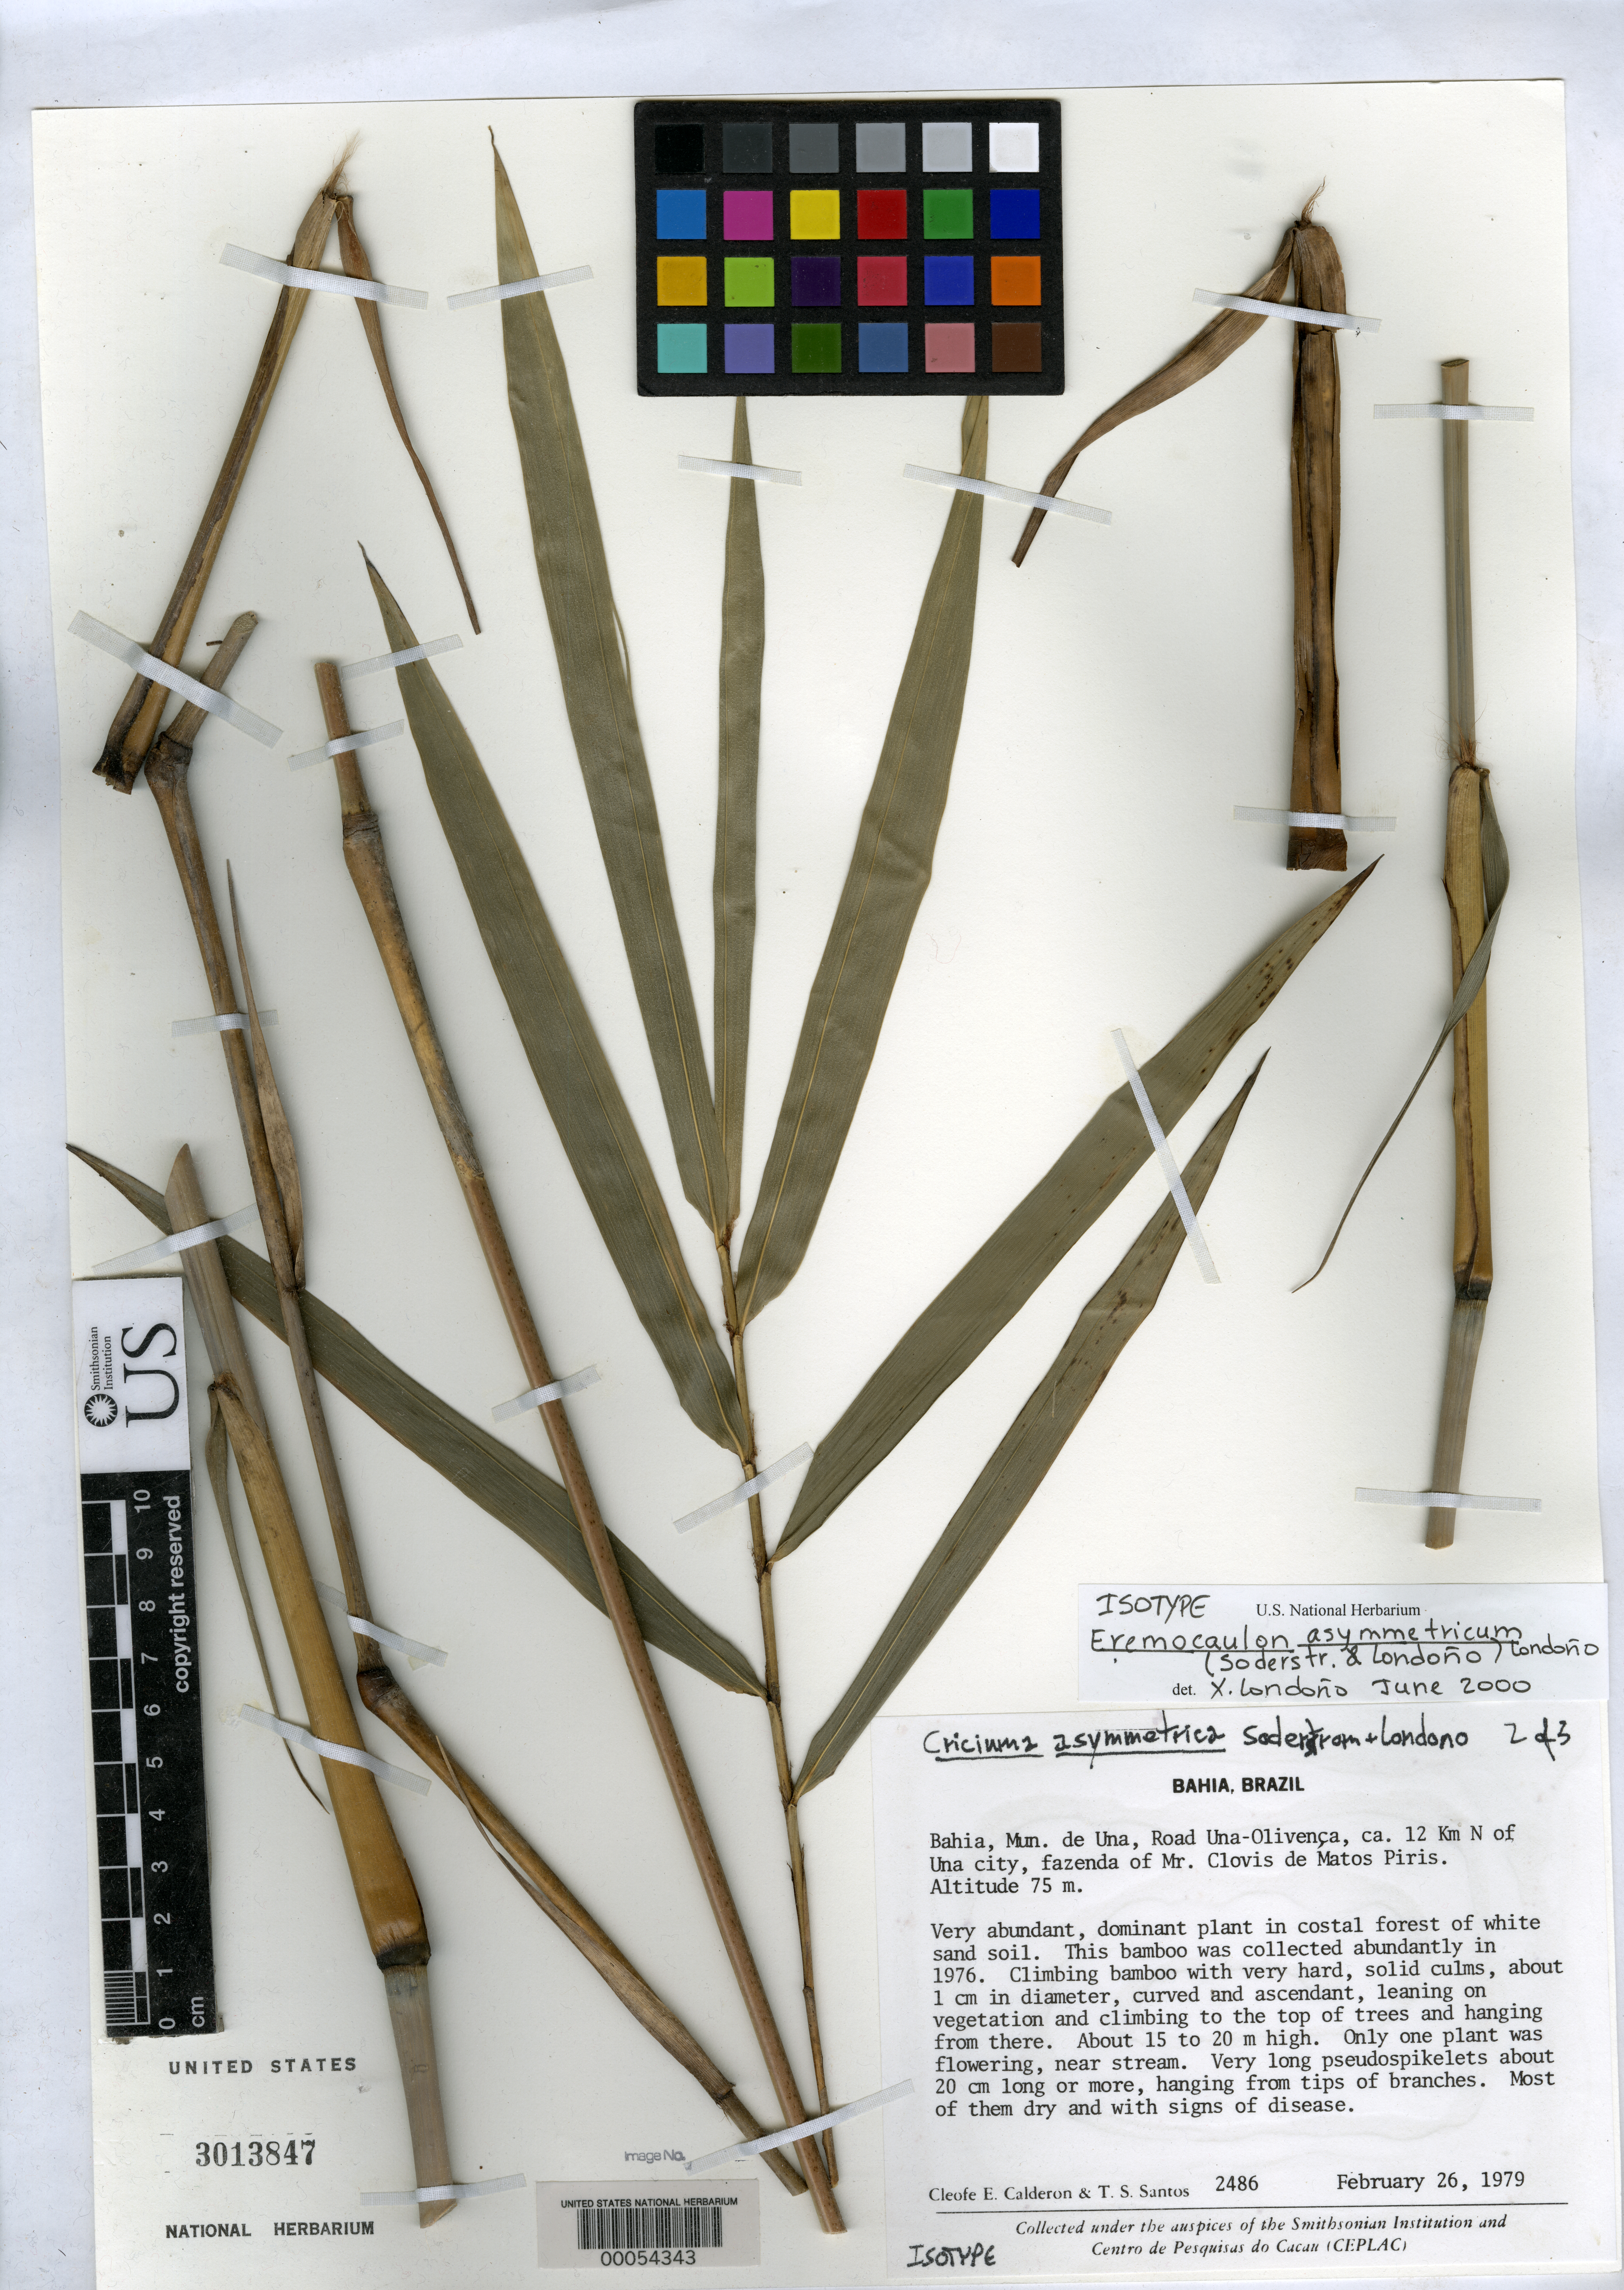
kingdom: Plantae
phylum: Tracheophyta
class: Liliopsida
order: Poales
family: Poaceae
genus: Criciuma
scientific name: Criciuma asymmetrica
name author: Soderstr. & Londoño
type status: Isotype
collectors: C. E. Calderón & T. S. Santos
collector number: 2486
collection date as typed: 26 Feb 1979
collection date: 1979-02-26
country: Brazil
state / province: Bahia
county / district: Una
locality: Road to Una-Olivenca, ca 12 km N of Una City, Fazenda of Mt. Clovis de Matos Piris.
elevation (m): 15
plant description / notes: Additional type material filed separately with bulky bamboos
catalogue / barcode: US 3013847